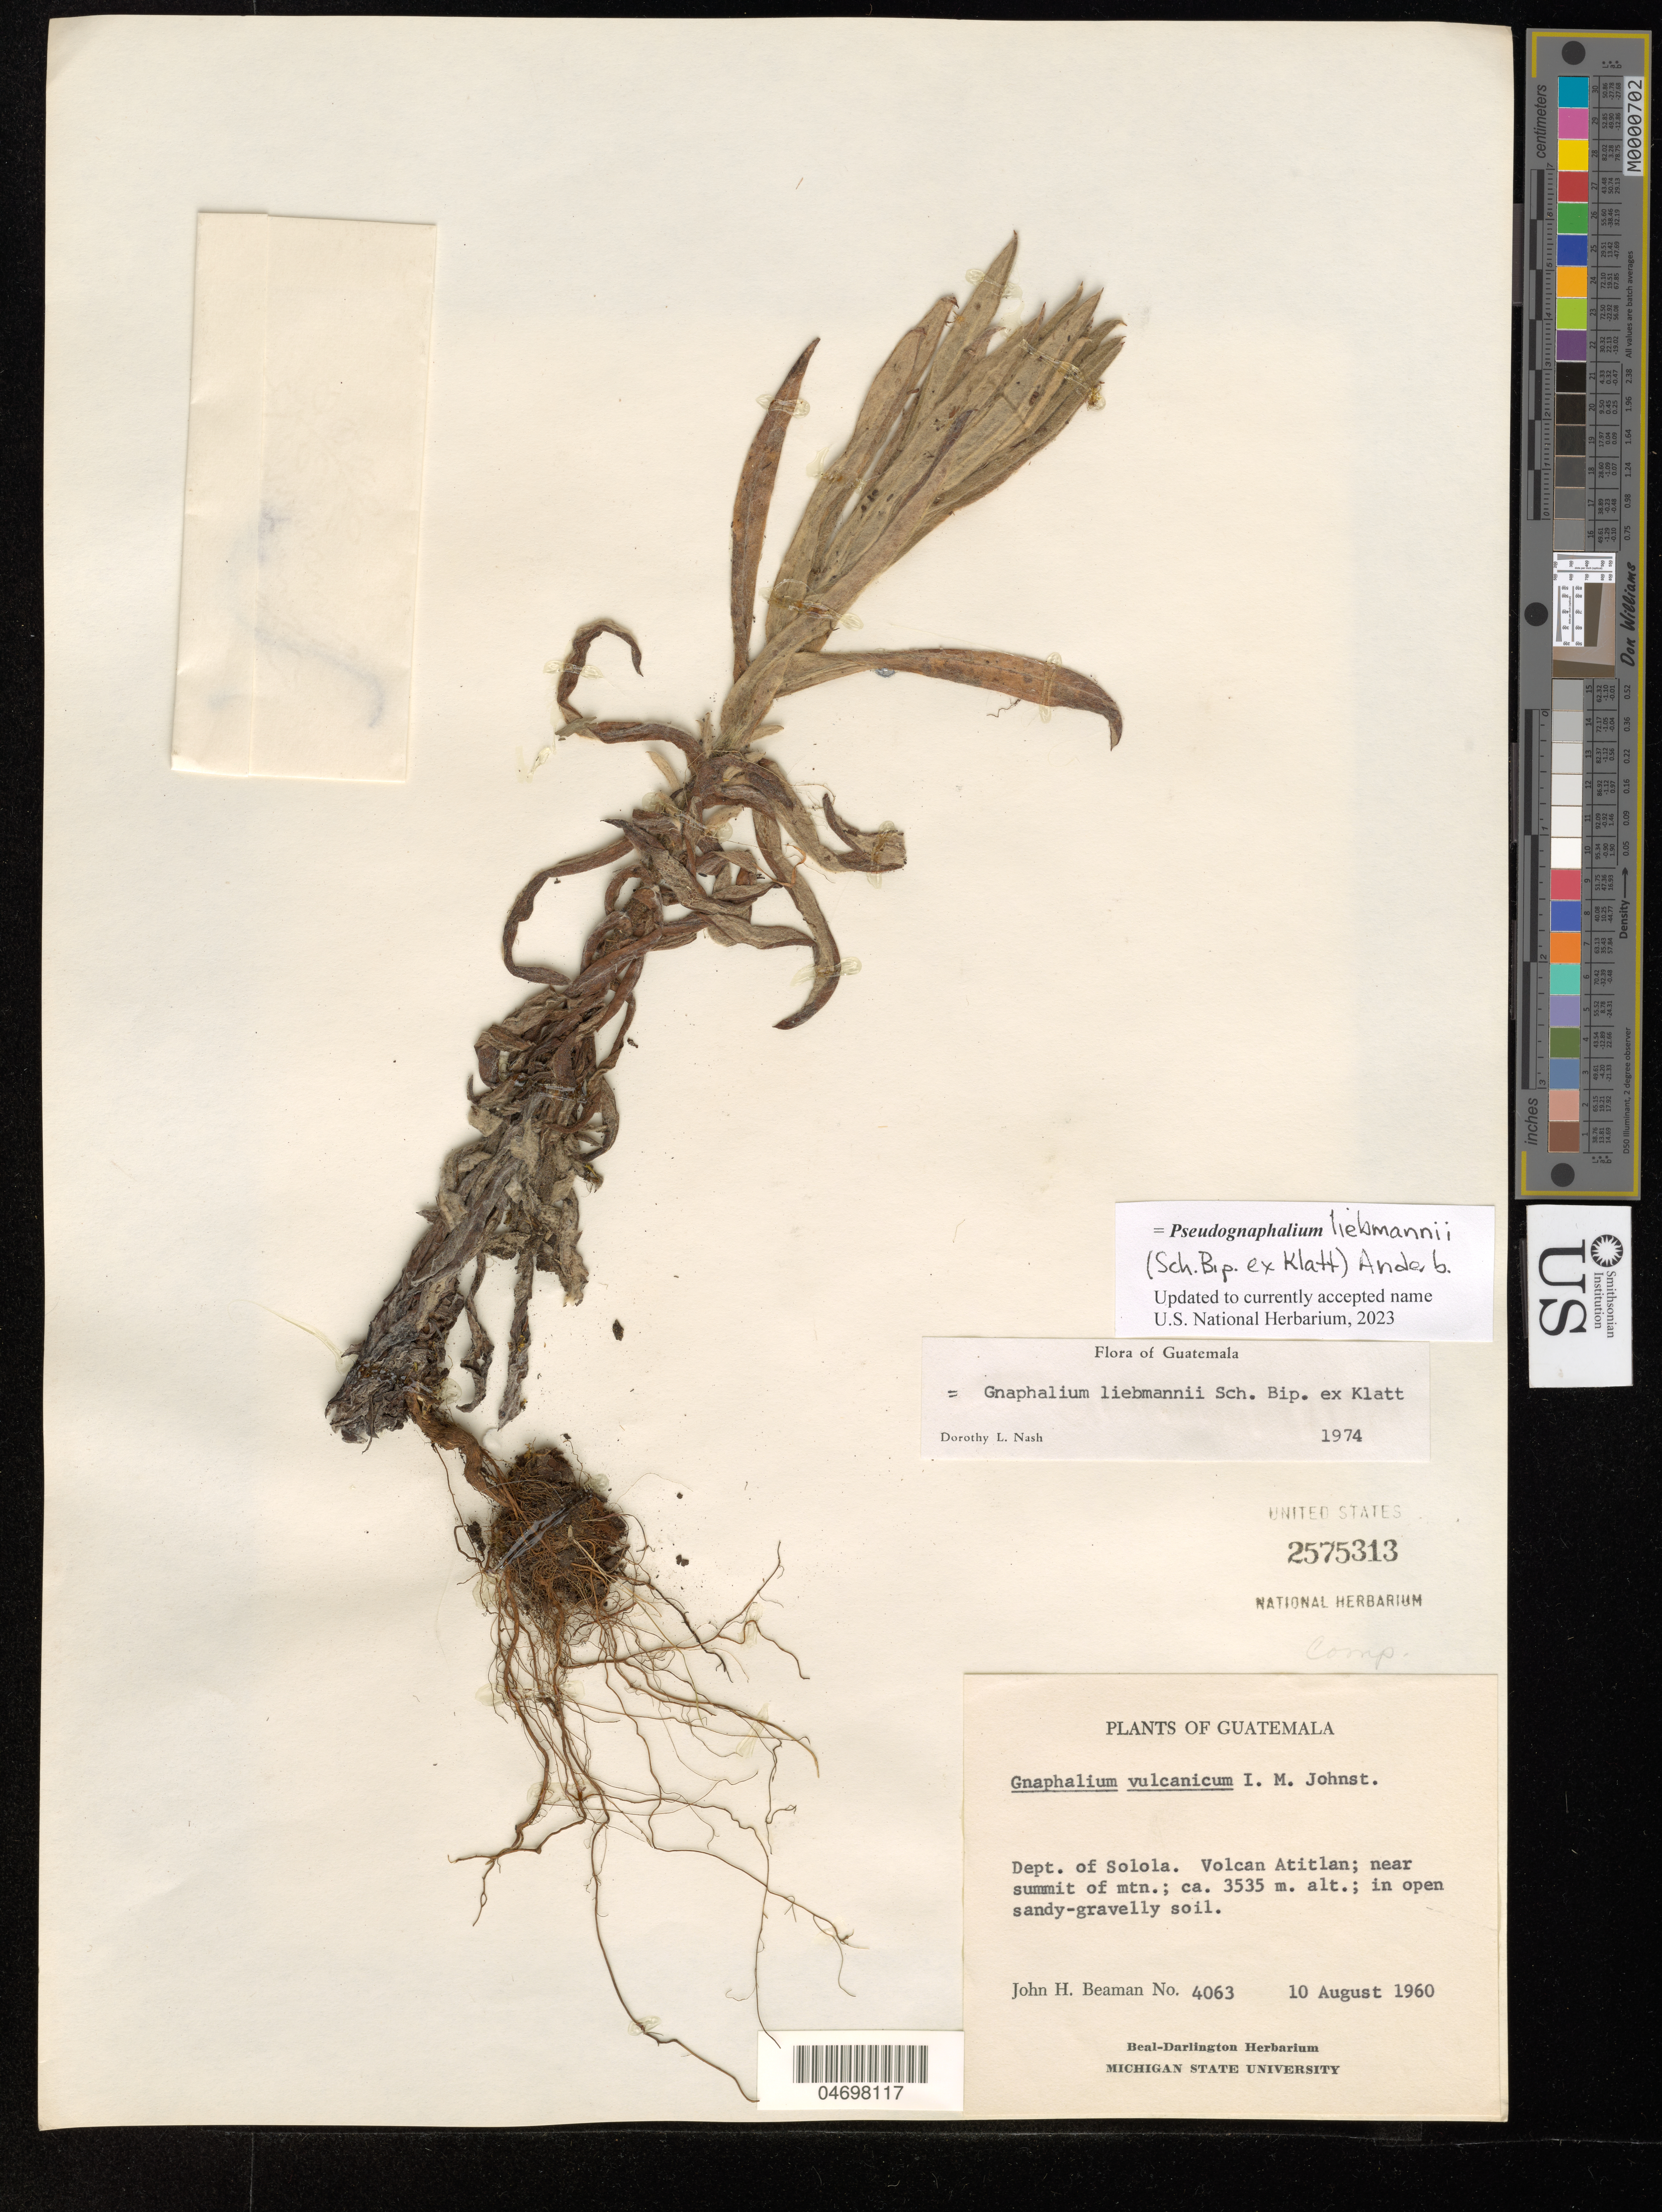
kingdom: Plantae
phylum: Tracheophyta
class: Magnoliopsida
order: Asterales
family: Asteraceae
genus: Pseudognaphalium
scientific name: Pseudognaphalium liebmannii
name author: (Sch. Bip. ex Klatt) Anderb.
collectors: J. H. Beaman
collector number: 4063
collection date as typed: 10 Aug 1960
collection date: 1960-08-10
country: Guatemala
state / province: Sololá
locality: Volcan Atitlan, near summit of mountain.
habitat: In open sandy-gravelly soil.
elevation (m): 2000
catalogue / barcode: US 2575313